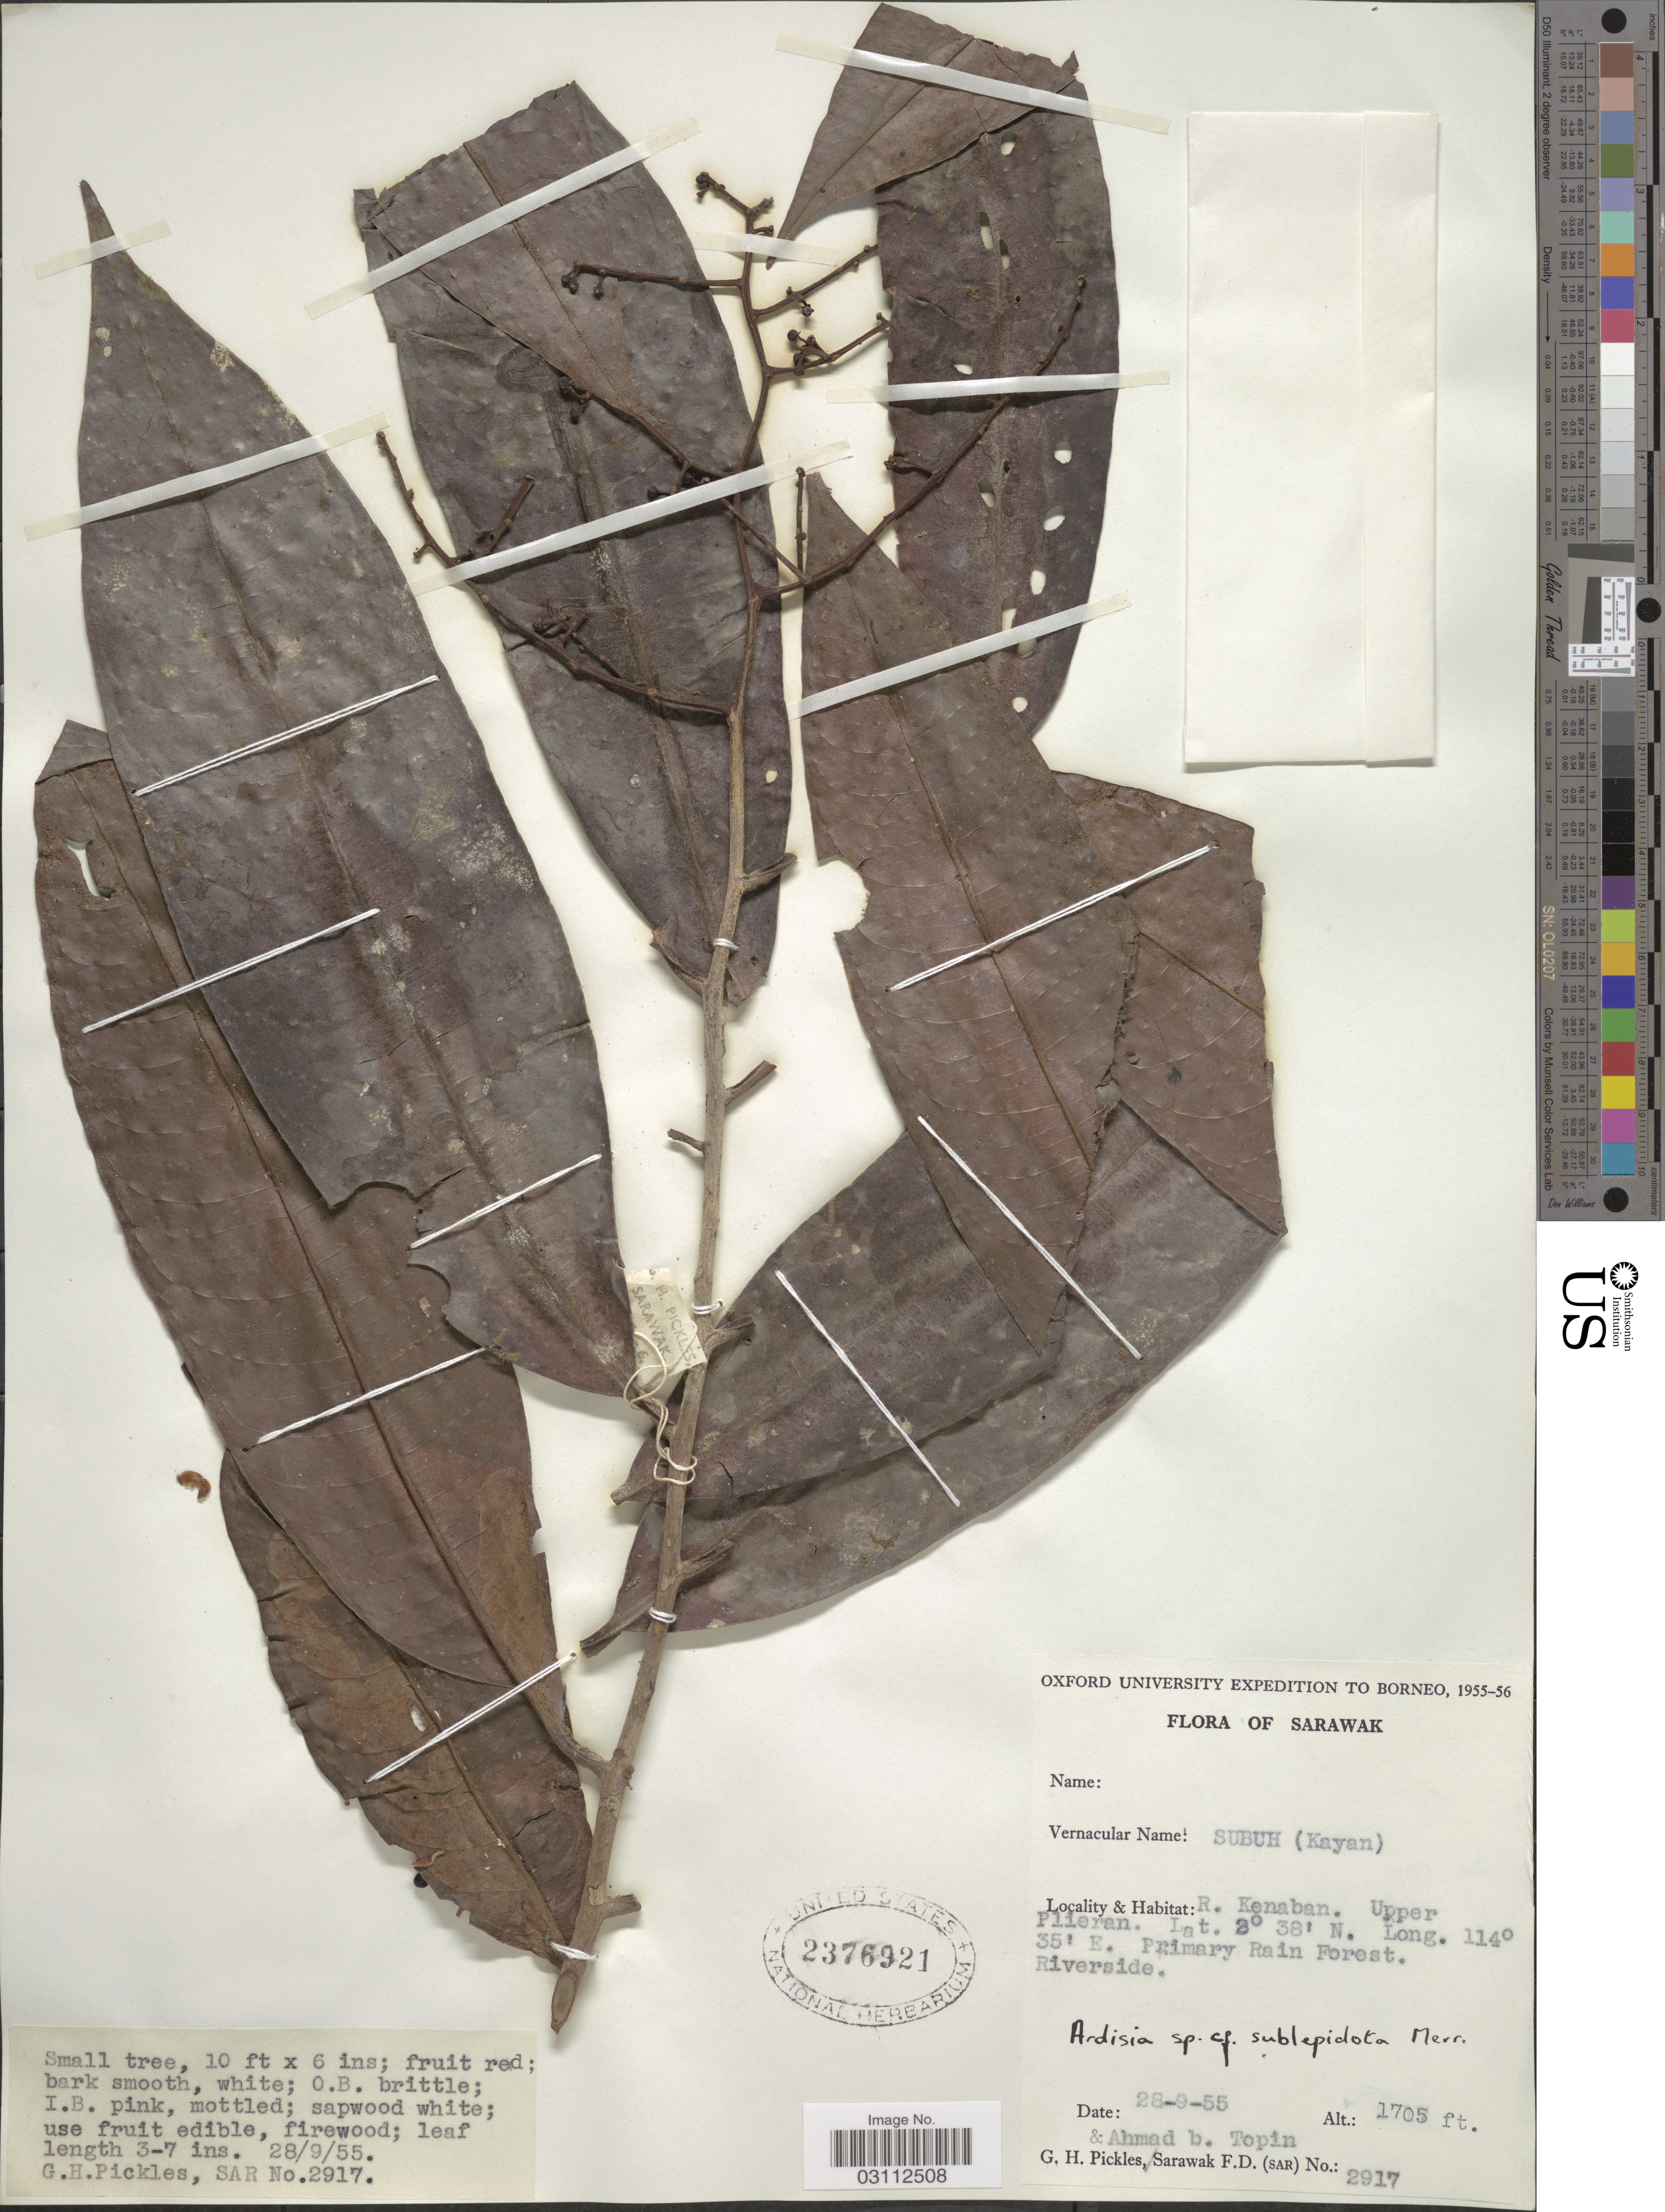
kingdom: Plantae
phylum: Tracheophyta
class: Magnoliopsida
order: Ericales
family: Primulaceae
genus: Ardisia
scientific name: Ardisia sublepidota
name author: Merr.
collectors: Ahmad bin Topin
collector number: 2917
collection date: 1955-09-28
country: Malaysia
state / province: Sarawak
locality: R. Kenaban. Upper Plieran.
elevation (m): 520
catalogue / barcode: US 2376921